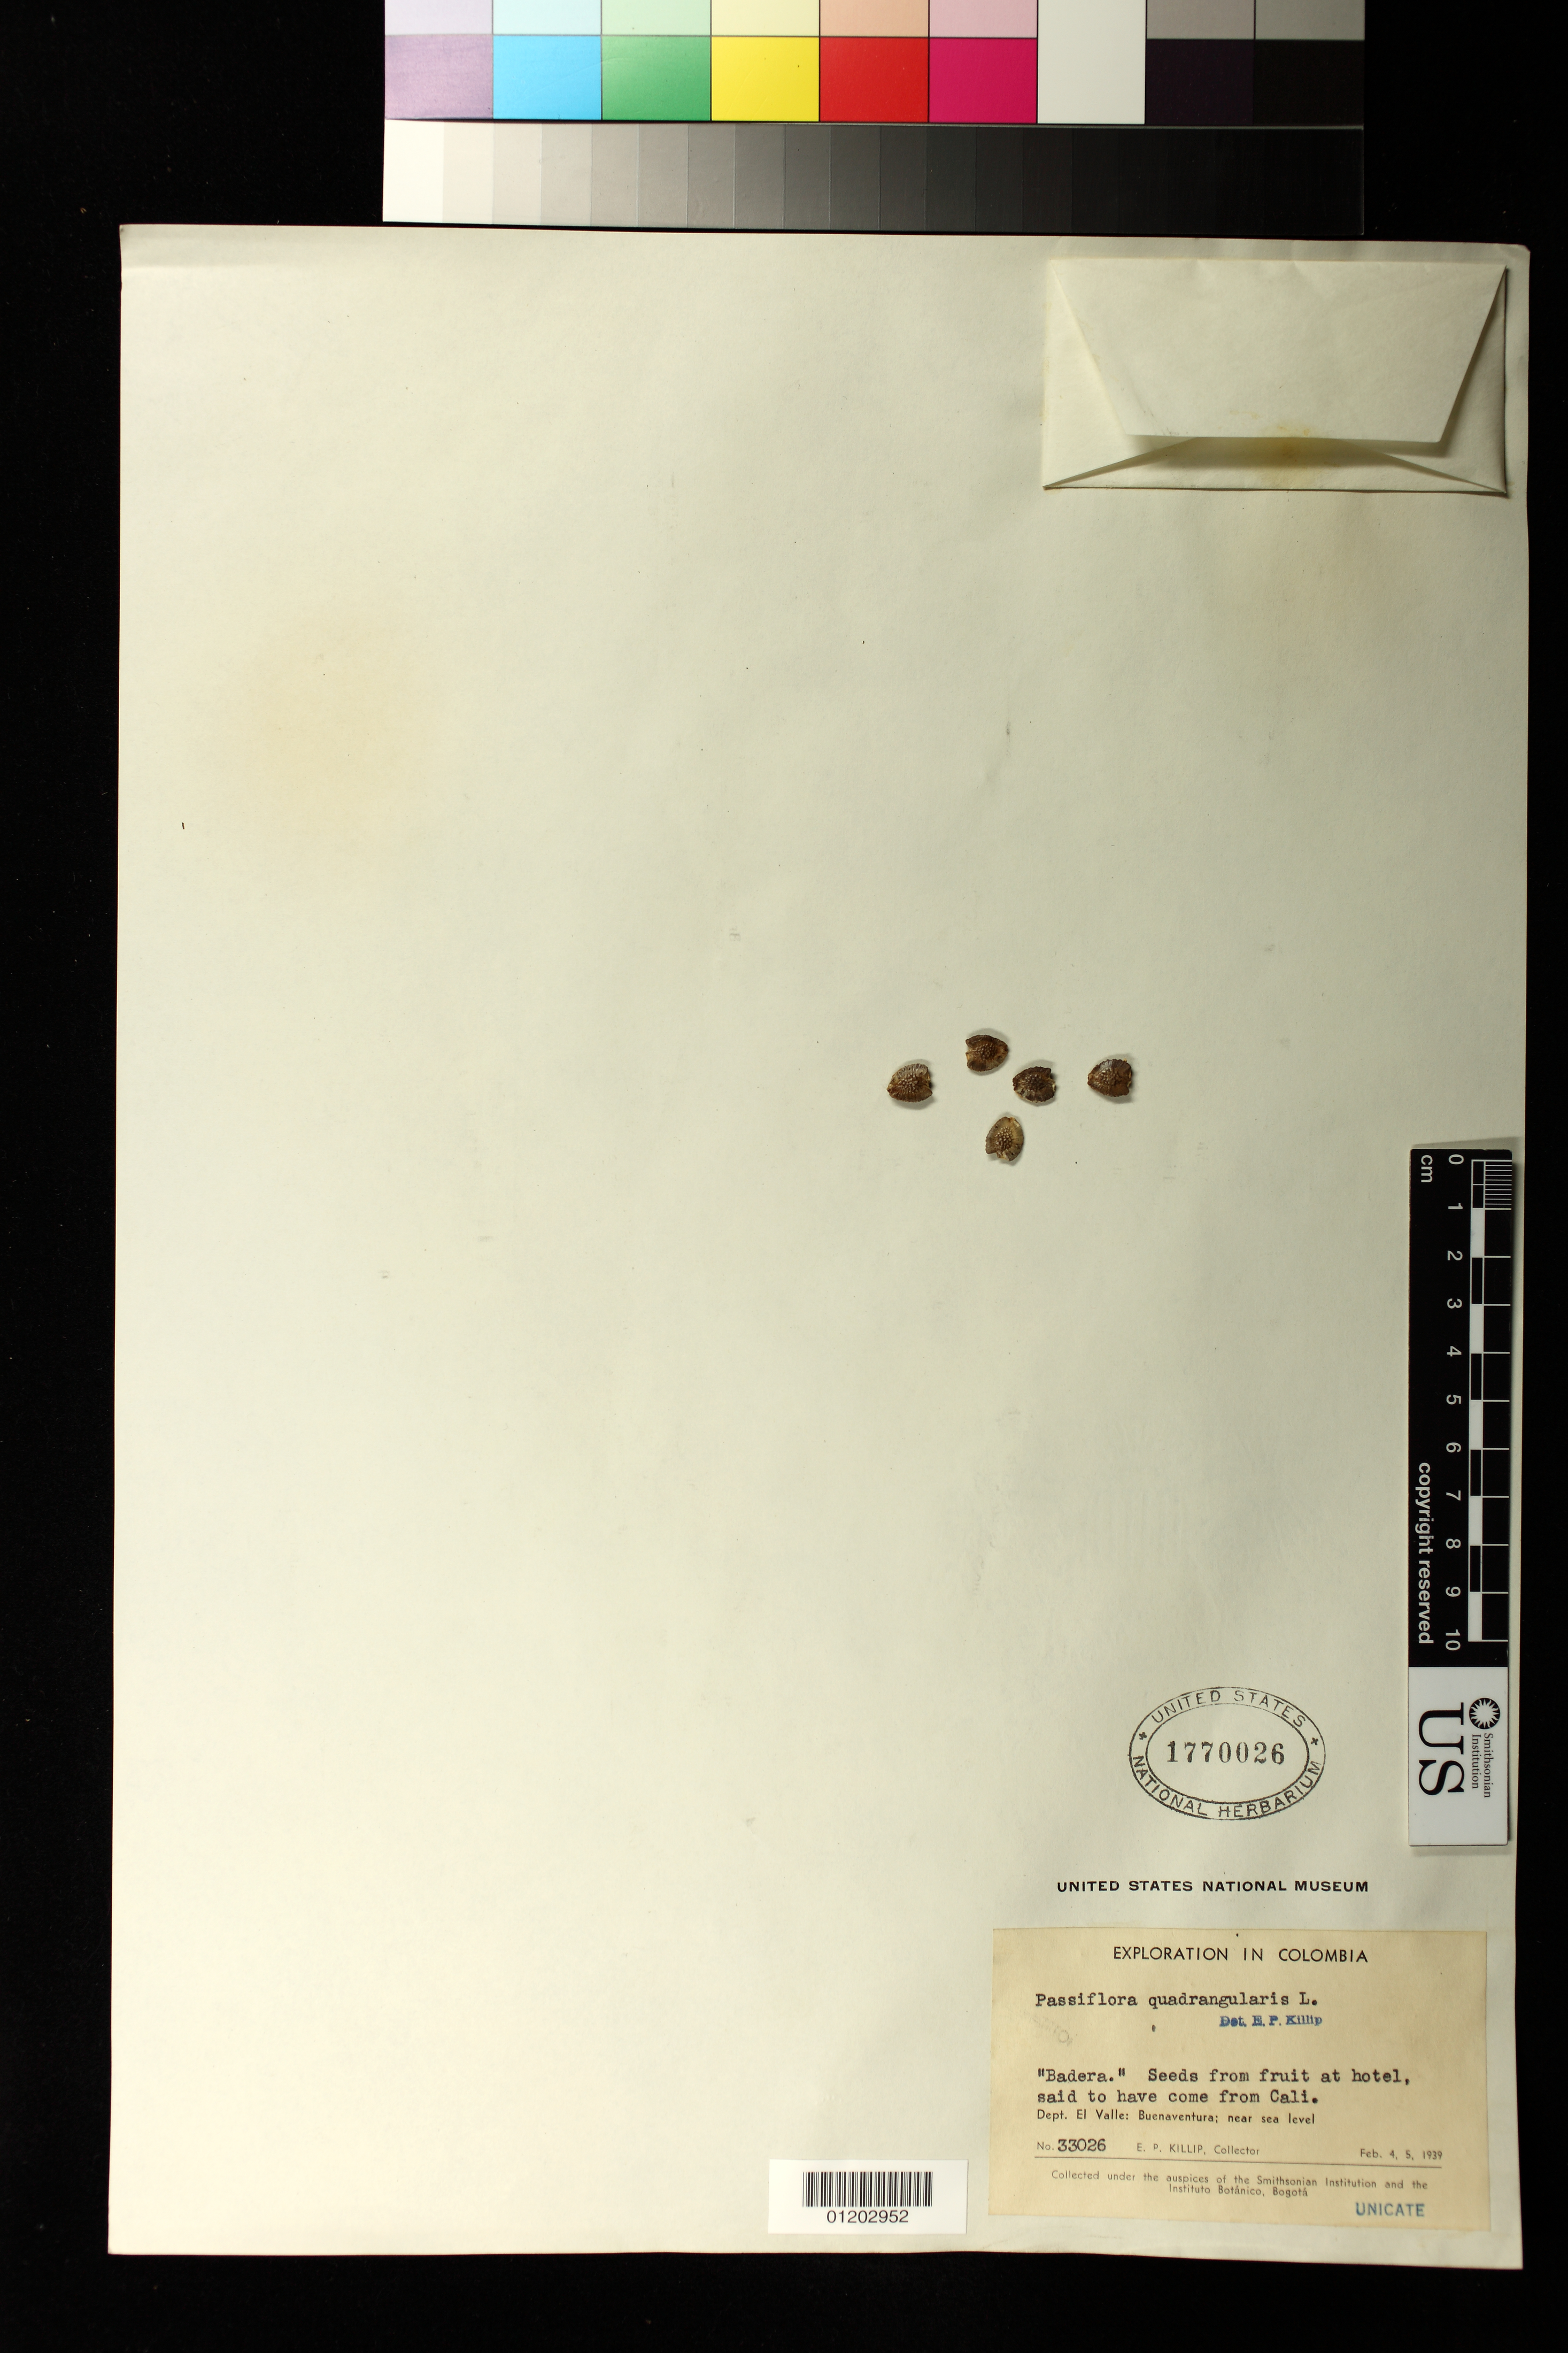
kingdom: Plantae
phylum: Tracheophyta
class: Magnoliopsida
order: Malpighiales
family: Passifloraceae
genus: Passiflora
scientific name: Passiflora quadrangularis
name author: L.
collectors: E. P. Killip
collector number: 33026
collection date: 1939-02-04/1939-02-05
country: Colombia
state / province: Valle del Cauca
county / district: Buenaventura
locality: "Badera" seeds from fruit at hotel, said to have come from Cali.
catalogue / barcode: US 1770026